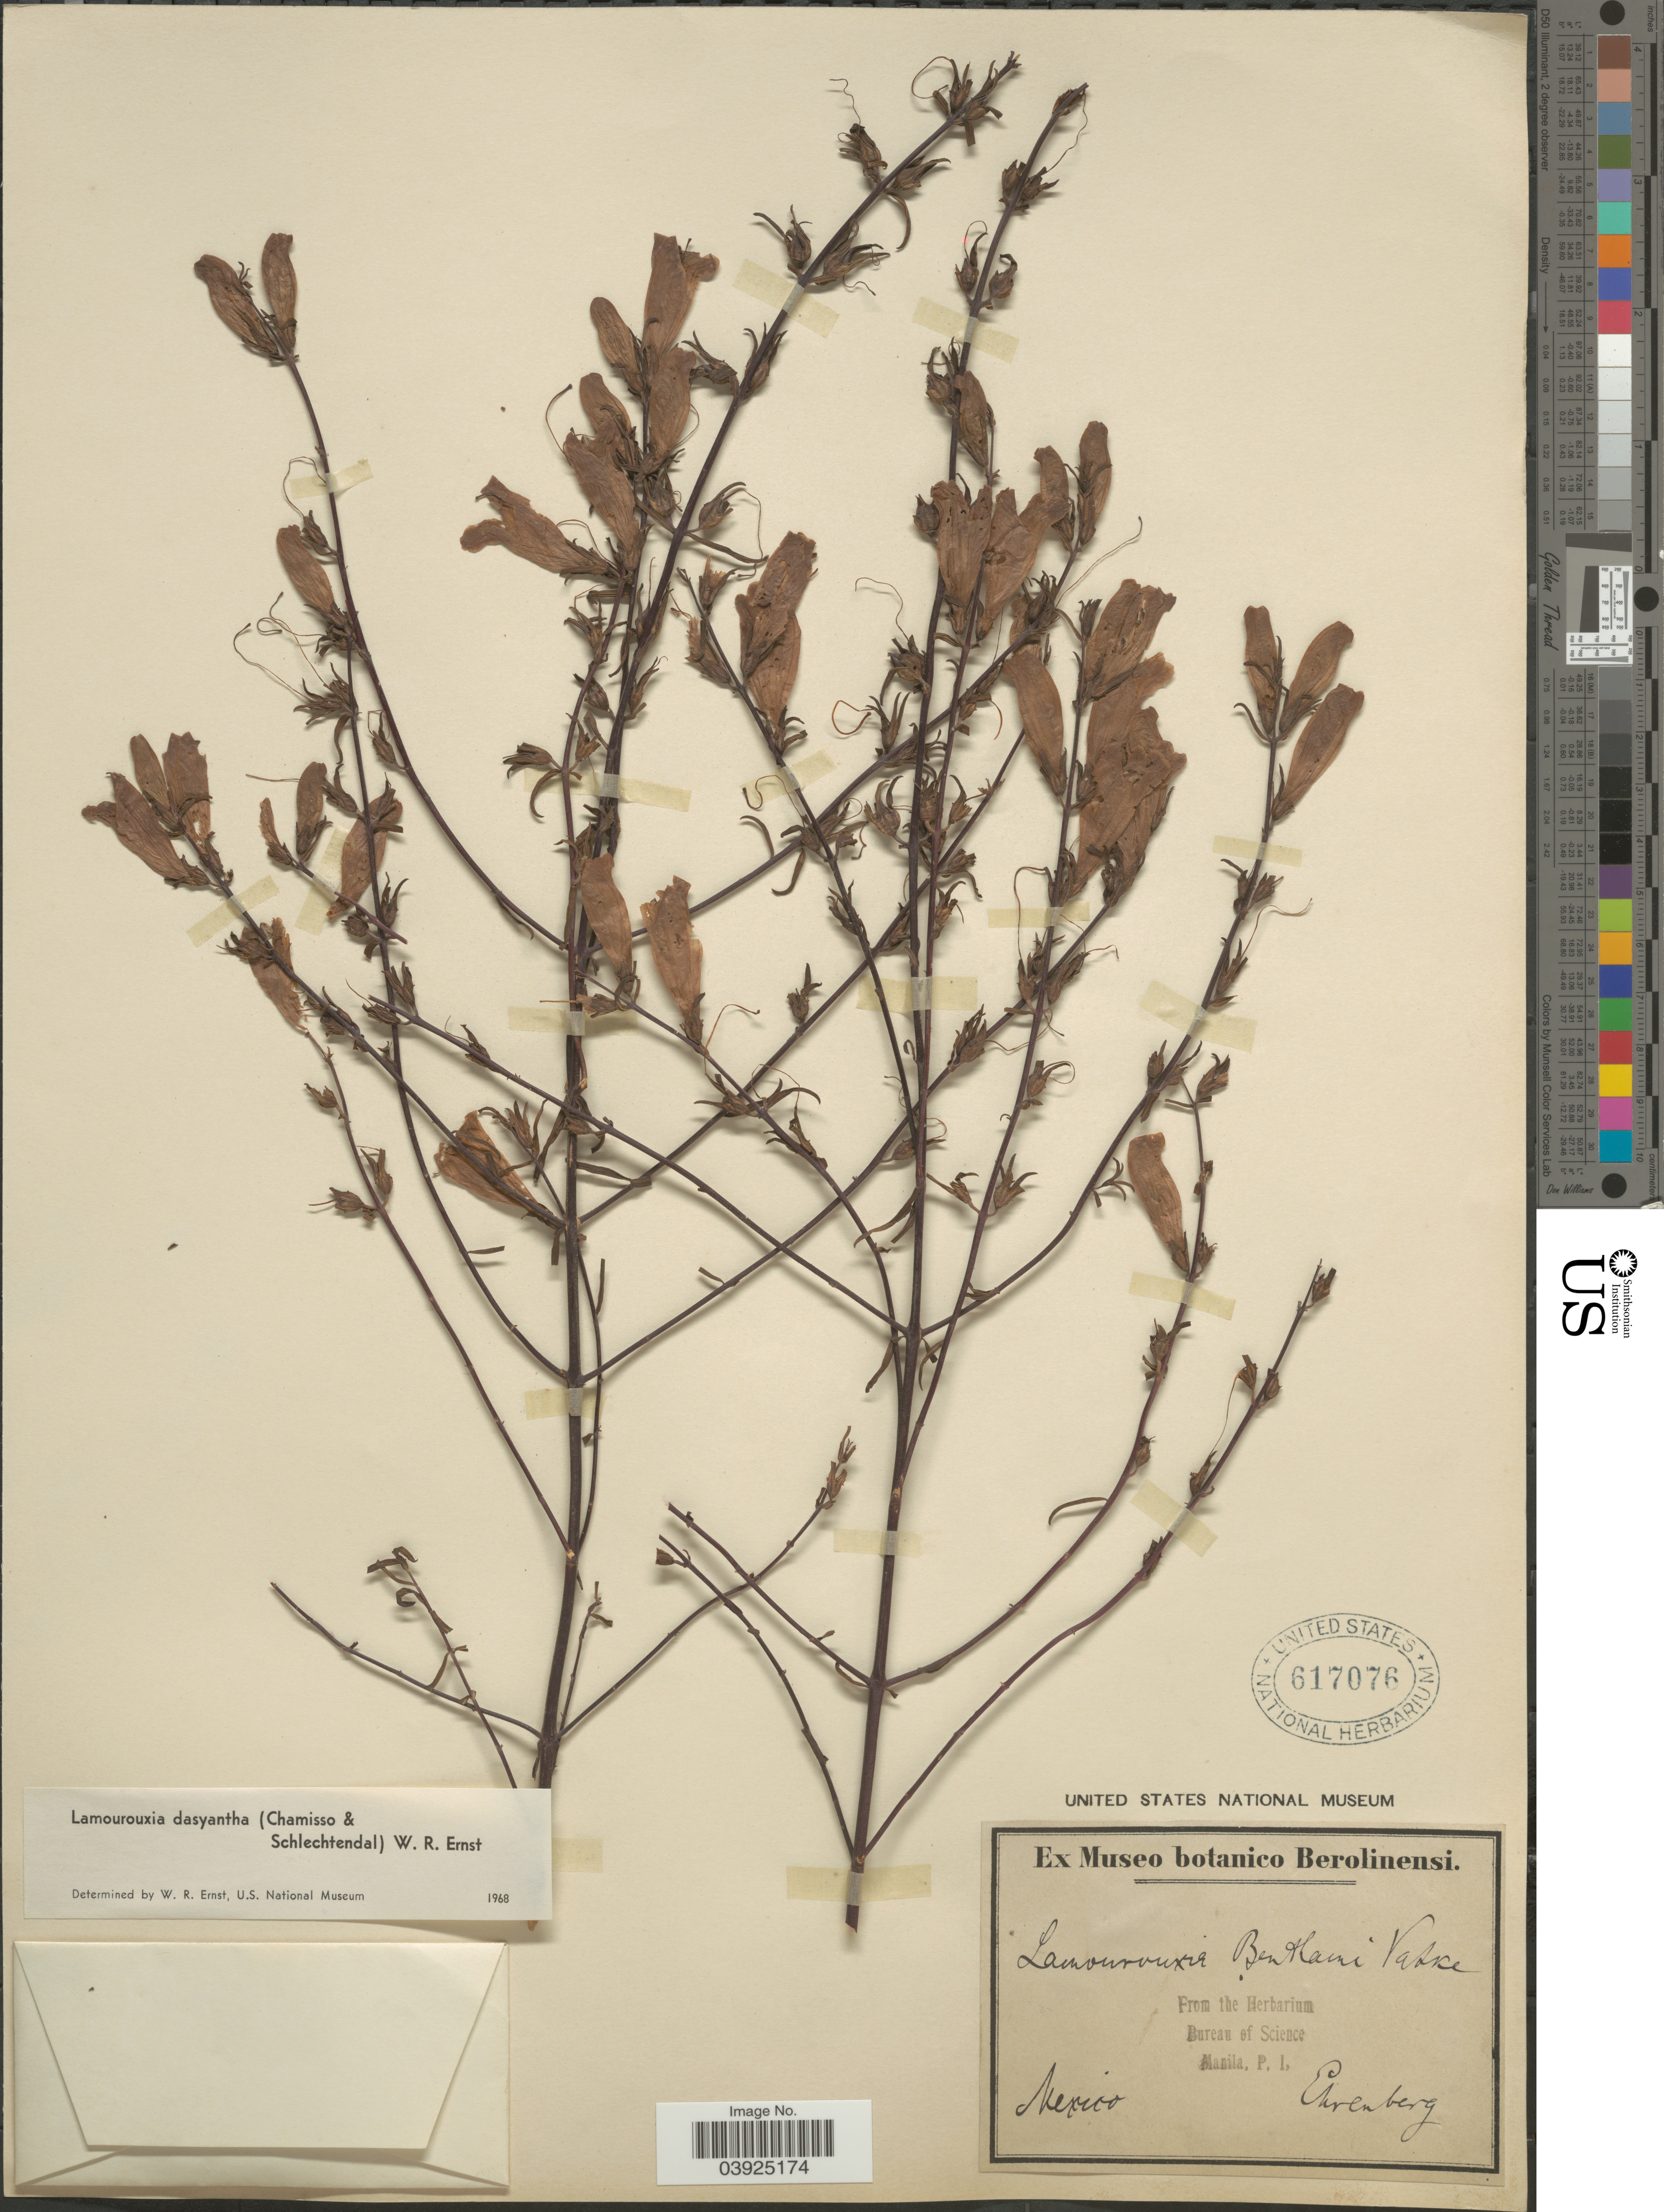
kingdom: Plantae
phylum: Tracheophyta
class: Magnoliopsida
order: Lamiales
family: Orobanchaceae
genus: Lamourouxia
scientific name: Lamourouxia linearis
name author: Benth.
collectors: -. Ehrenberg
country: Mexico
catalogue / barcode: US 617076